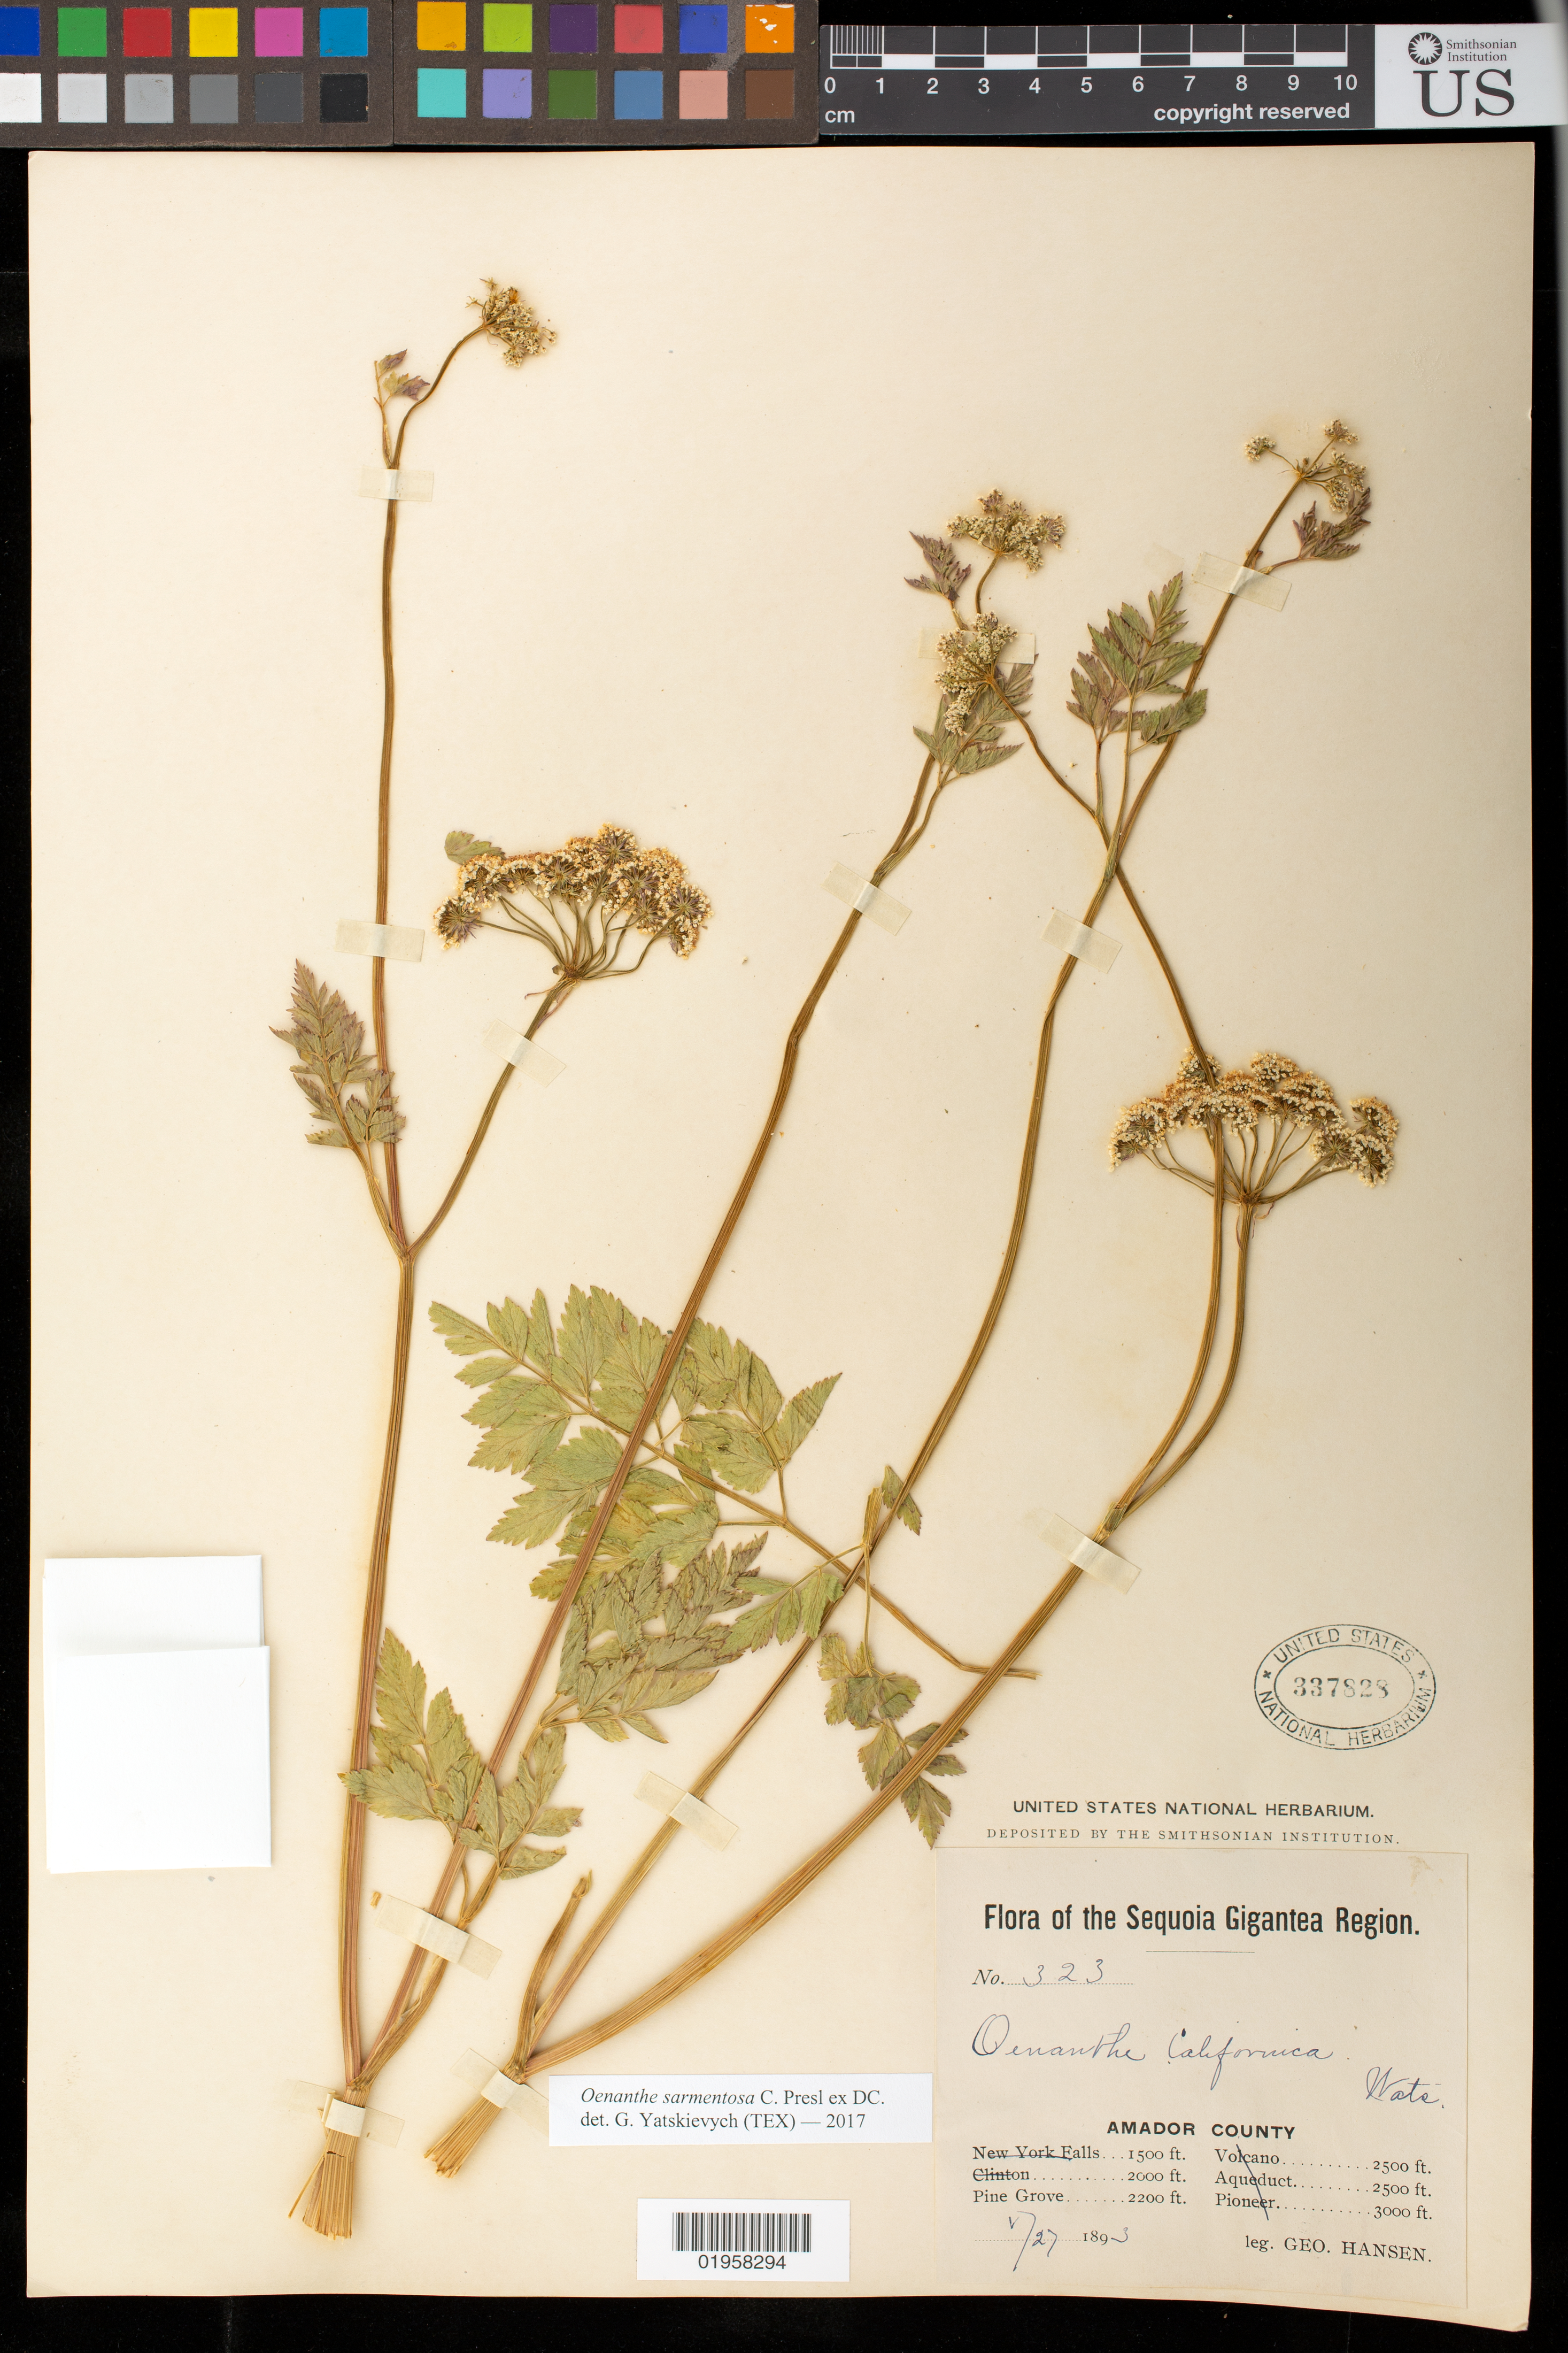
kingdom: Plantae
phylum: Tracheophyta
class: Magnoliopsida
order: Apiales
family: Apiaceae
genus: Oenanthe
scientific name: Oenanthe sarmentosa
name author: C. Presl ex DC.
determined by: Yatskievych, G. A.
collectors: G. Hansen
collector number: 323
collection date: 1893-05-27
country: United States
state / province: California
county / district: Amador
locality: Pine Grove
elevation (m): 671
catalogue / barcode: US 337828